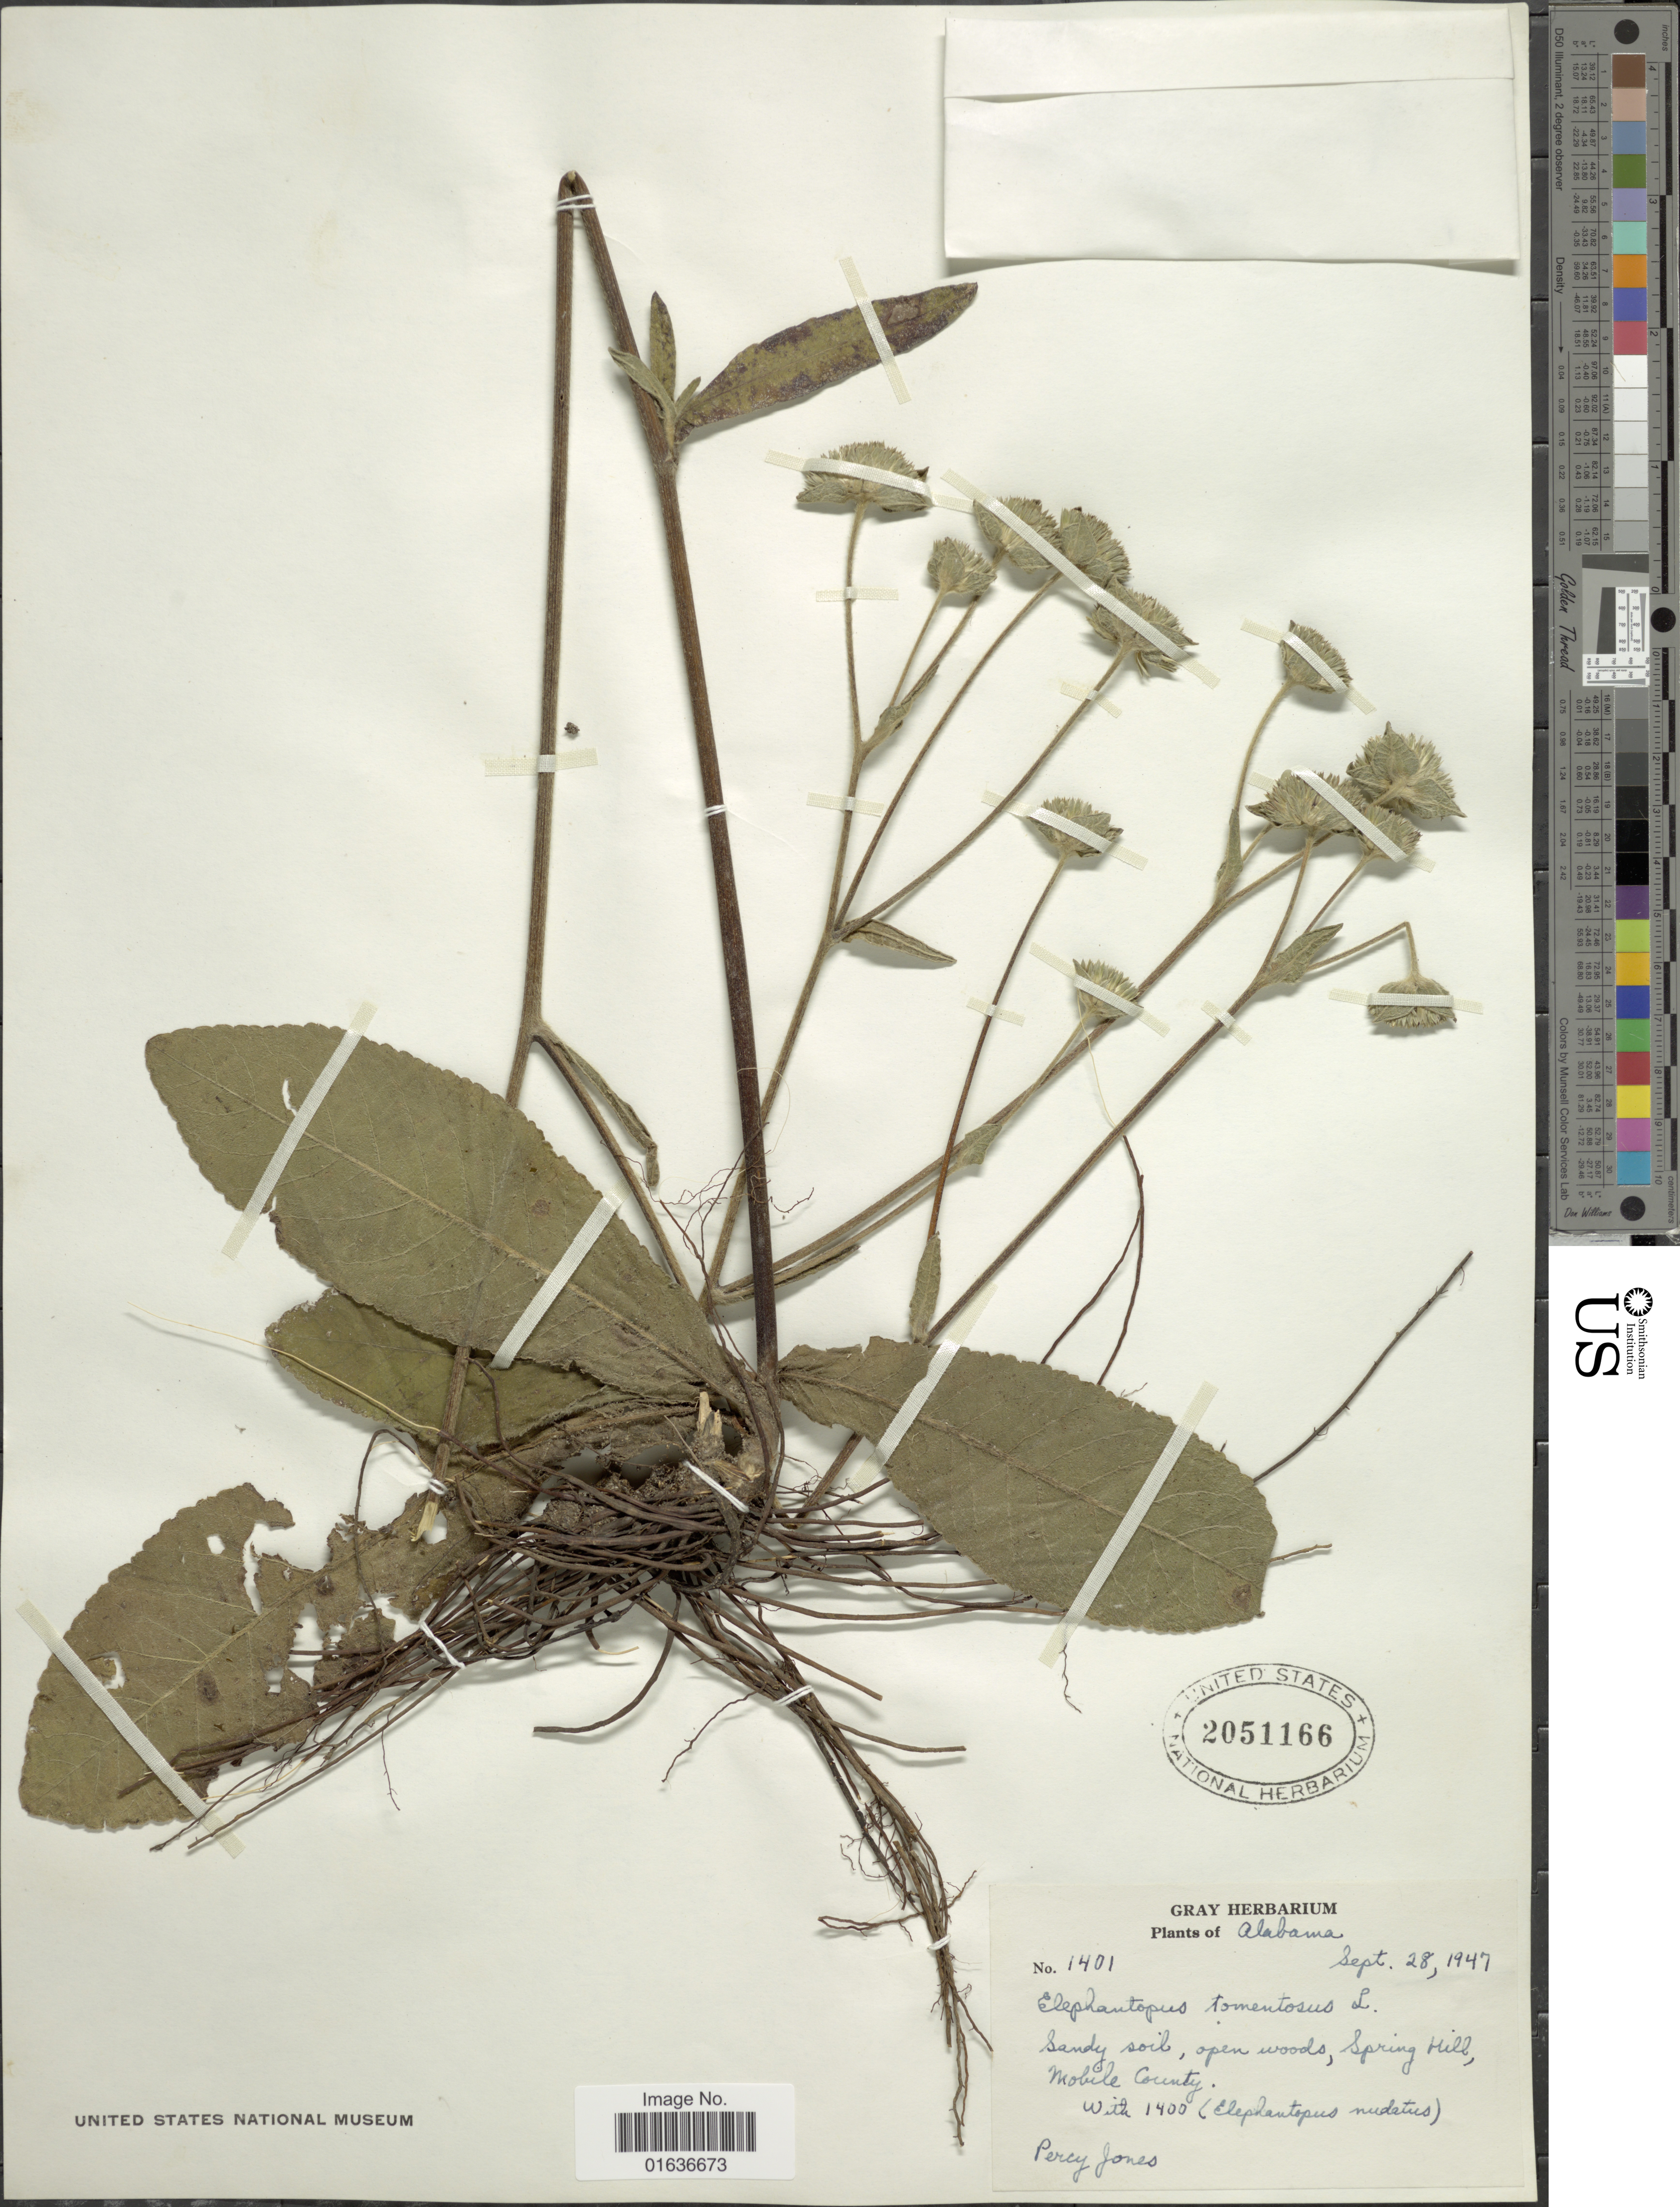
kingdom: Plantae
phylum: Tracheophyta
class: Magnoliopsida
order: Asterales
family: Asteraceae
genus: Elephantopus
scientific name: Elephantopus tomentosus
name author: L.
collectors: P. Jones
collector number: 1401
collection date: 1947-09-28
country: United States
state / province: Alabama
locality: Sandy soil, open woods, Spring Hill, Mobiel Countt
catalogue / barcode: US 2051166